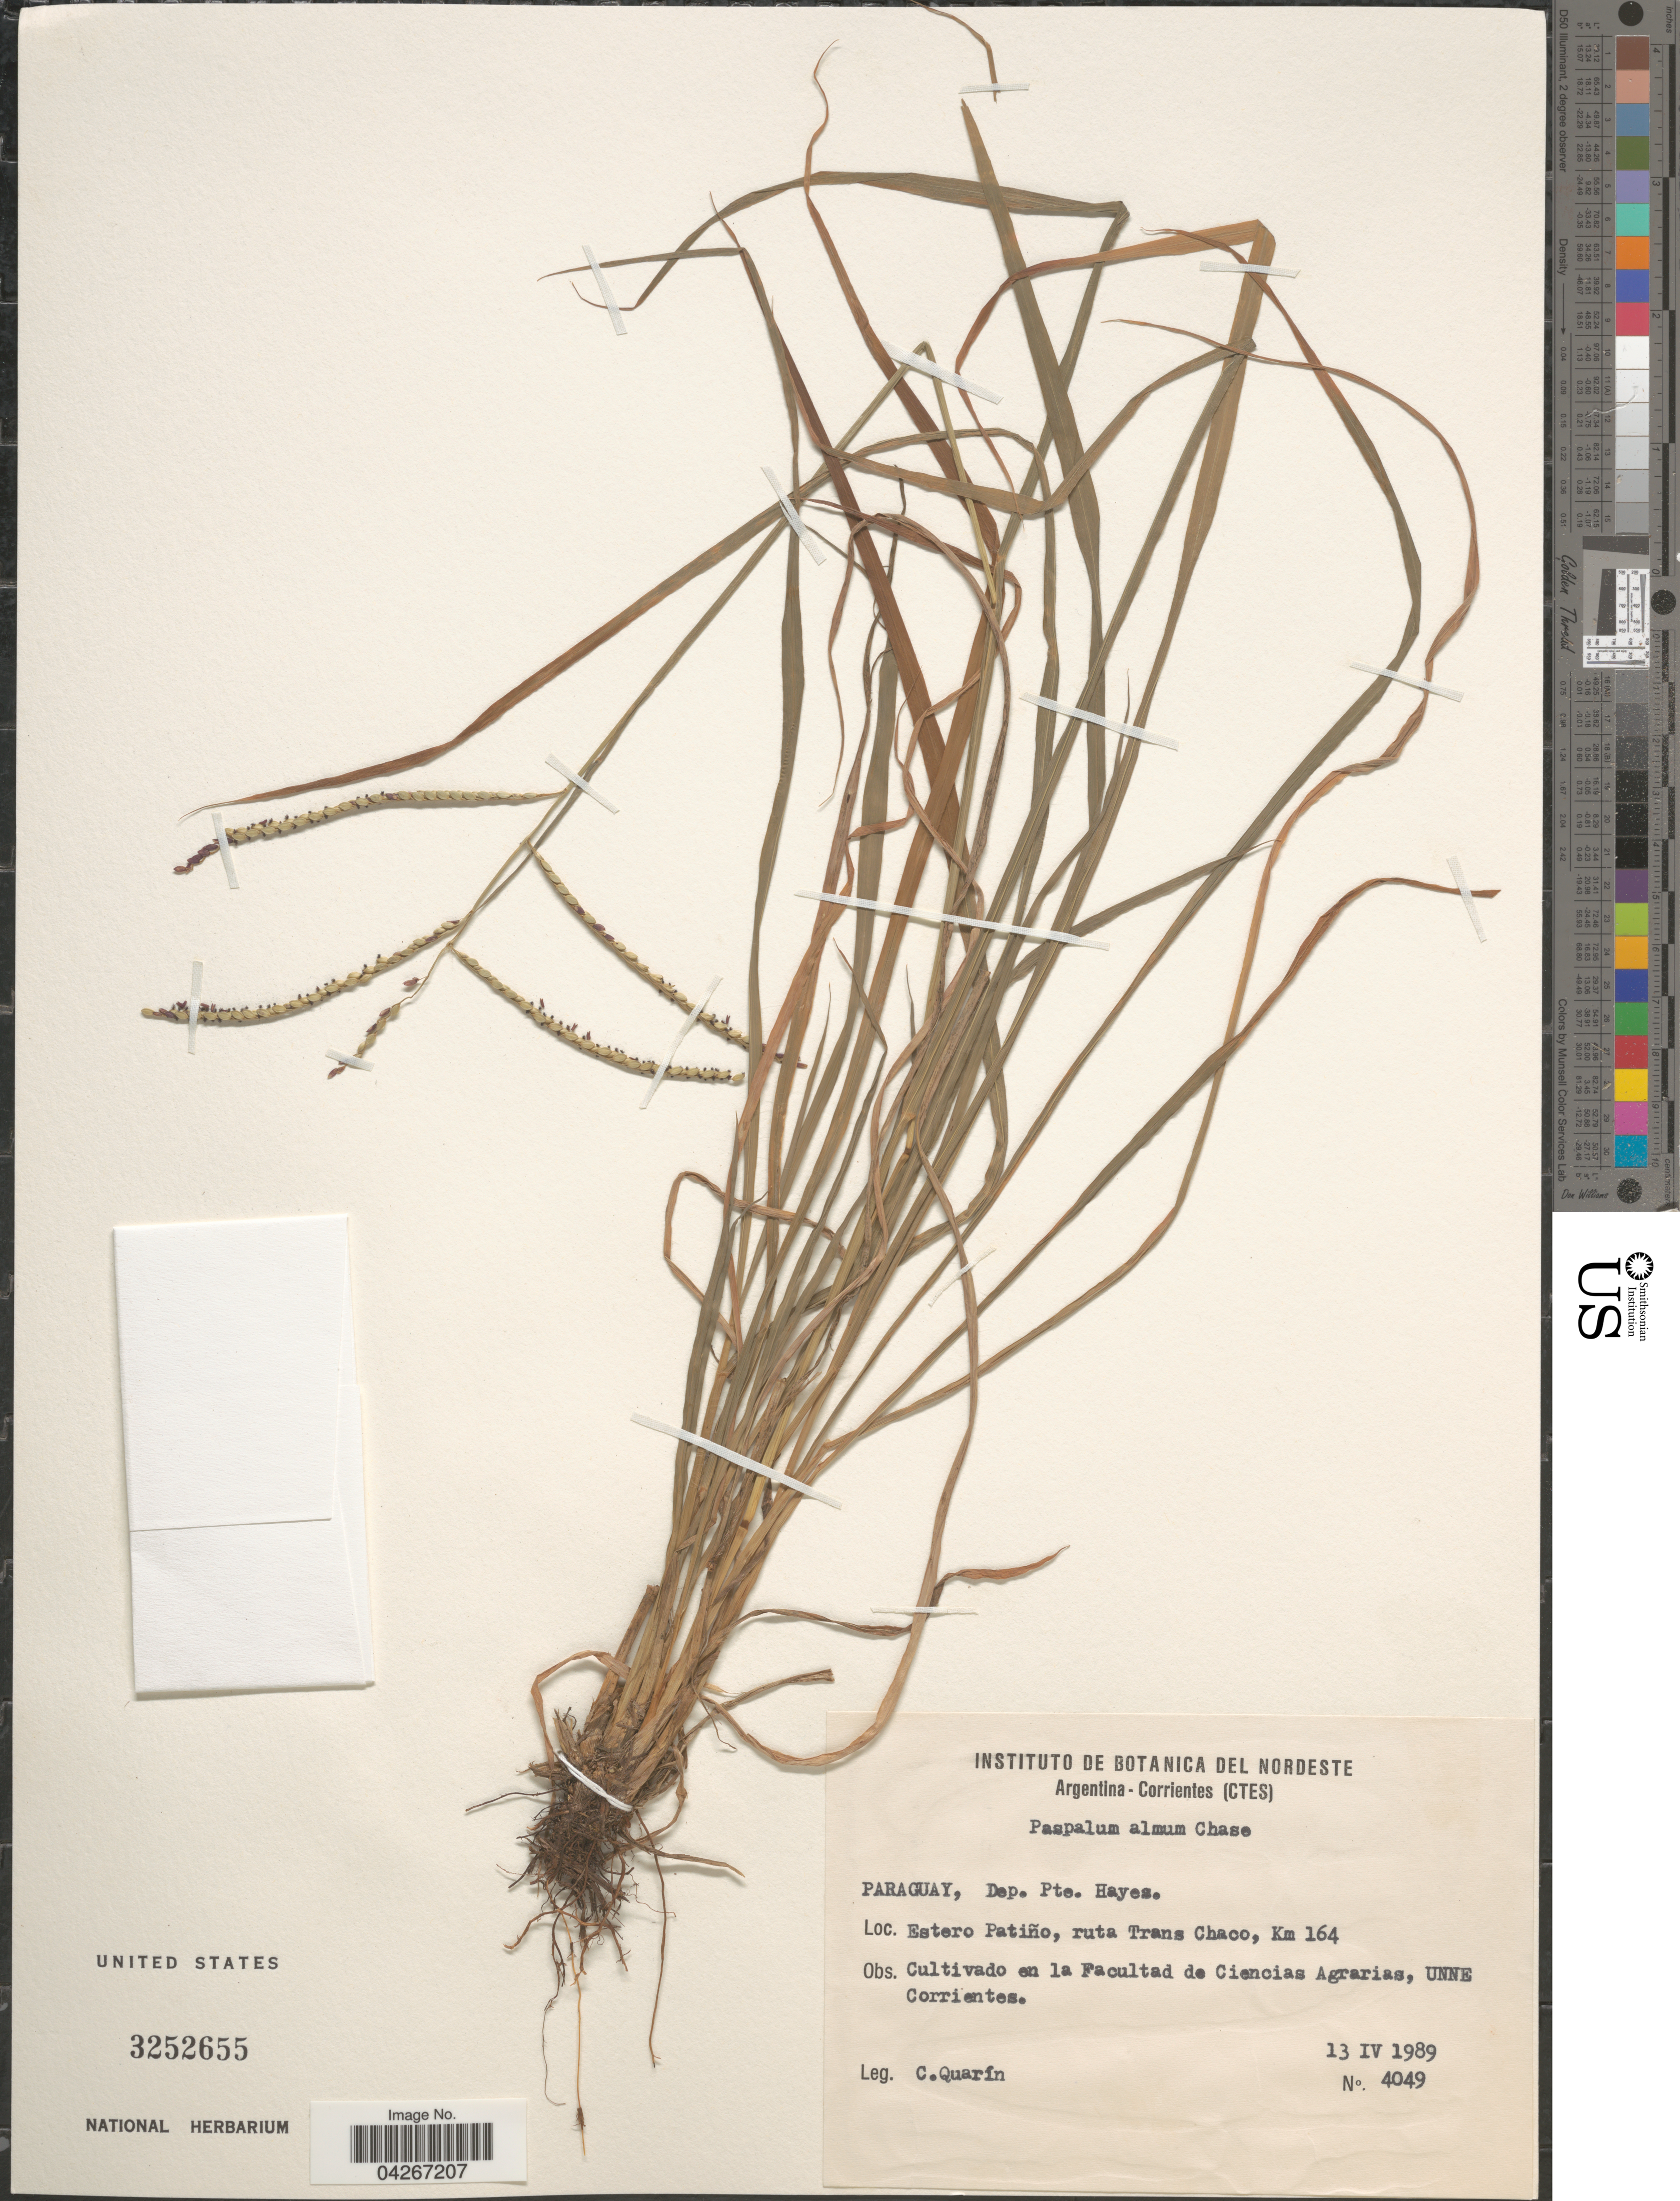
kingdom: Plantae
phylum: Tracheophyta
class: Liliopsida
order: Poales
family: Poaceae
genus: Paspalum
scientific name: Paspalum almum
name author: Chase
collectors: C. Quarín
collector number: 4049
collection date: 1989-04-13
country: Paraguay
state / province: Presidente Hayes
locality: Dep. Pte. Hayes. Estero Patiño, ruta Trans Chaco, Km 164. En la Facultad de Ciencias Agrarias, UNNE Corrientes.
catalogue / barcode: US 3252655